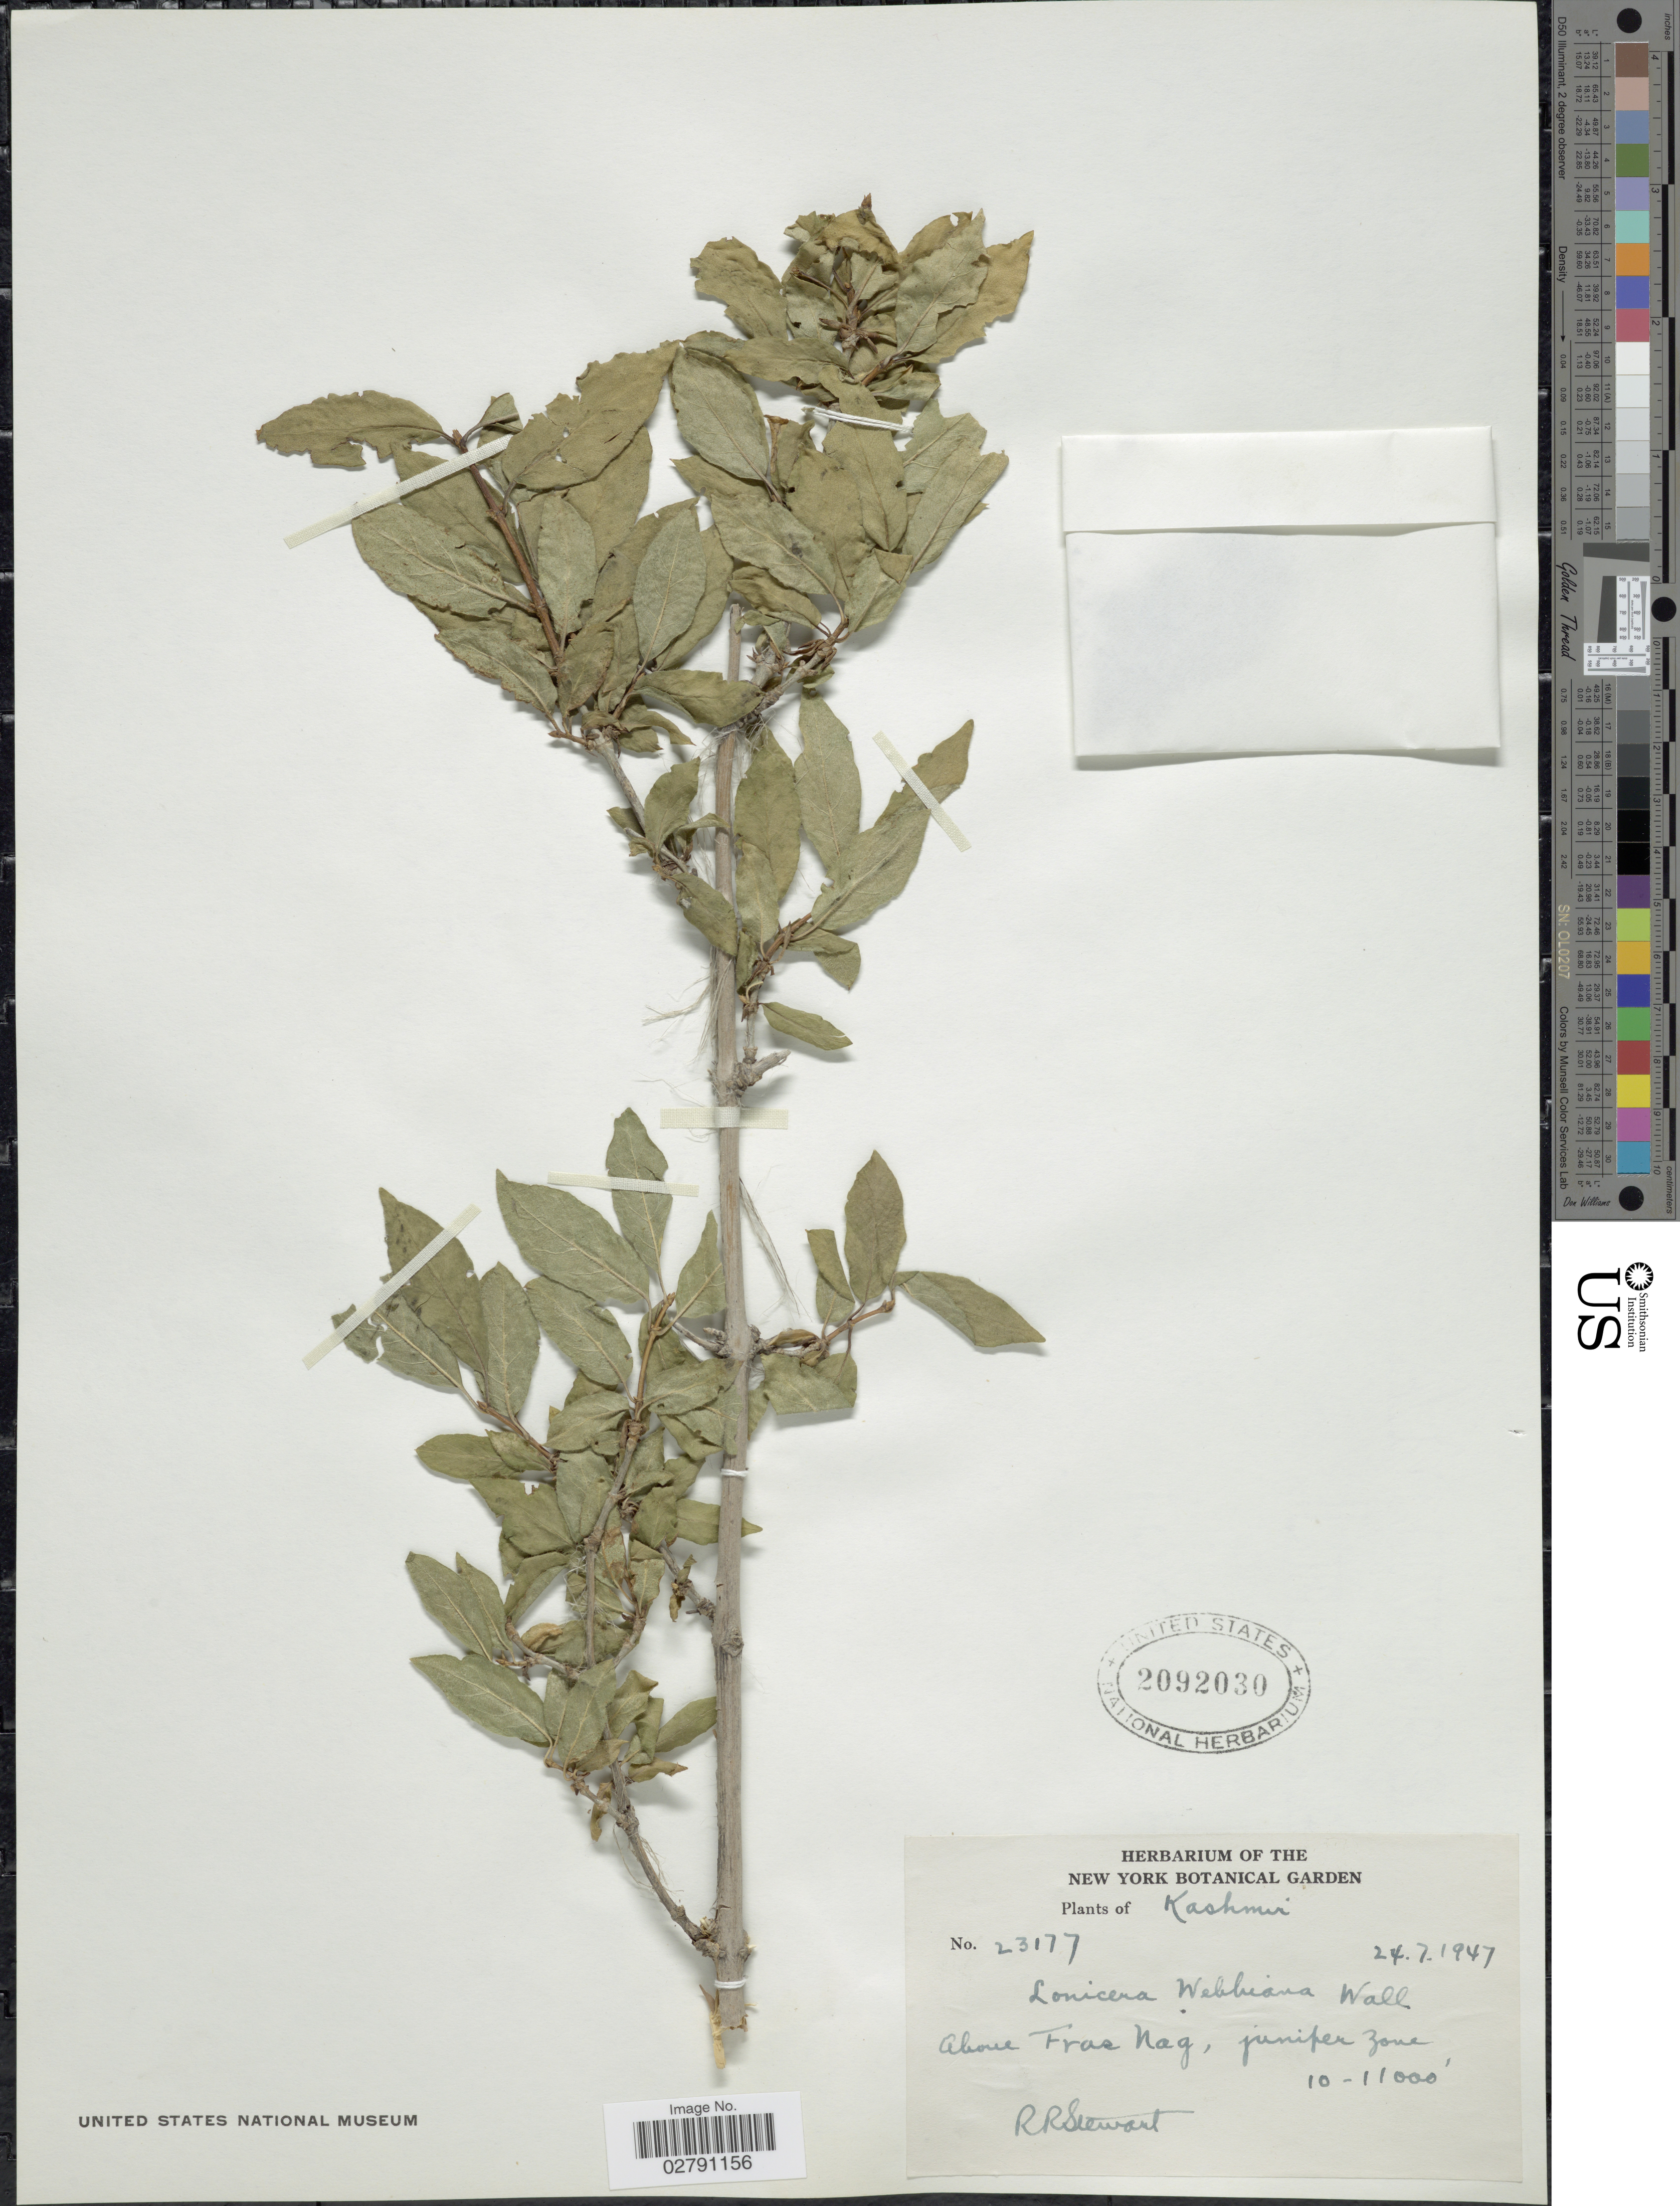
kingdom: Plantae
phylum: Tracheophyta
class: Magnoliopsida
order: Dipsacales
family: Caprifoliaceae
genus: Lonicera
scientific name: Lonicera webbiana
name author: Wall. ex DC.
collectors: R. R. Stewart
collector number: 23177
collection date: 1947-07-24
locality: Kashmir. Above Fras Nag, juniper zone.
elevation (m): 3048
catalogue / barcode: US 2092030